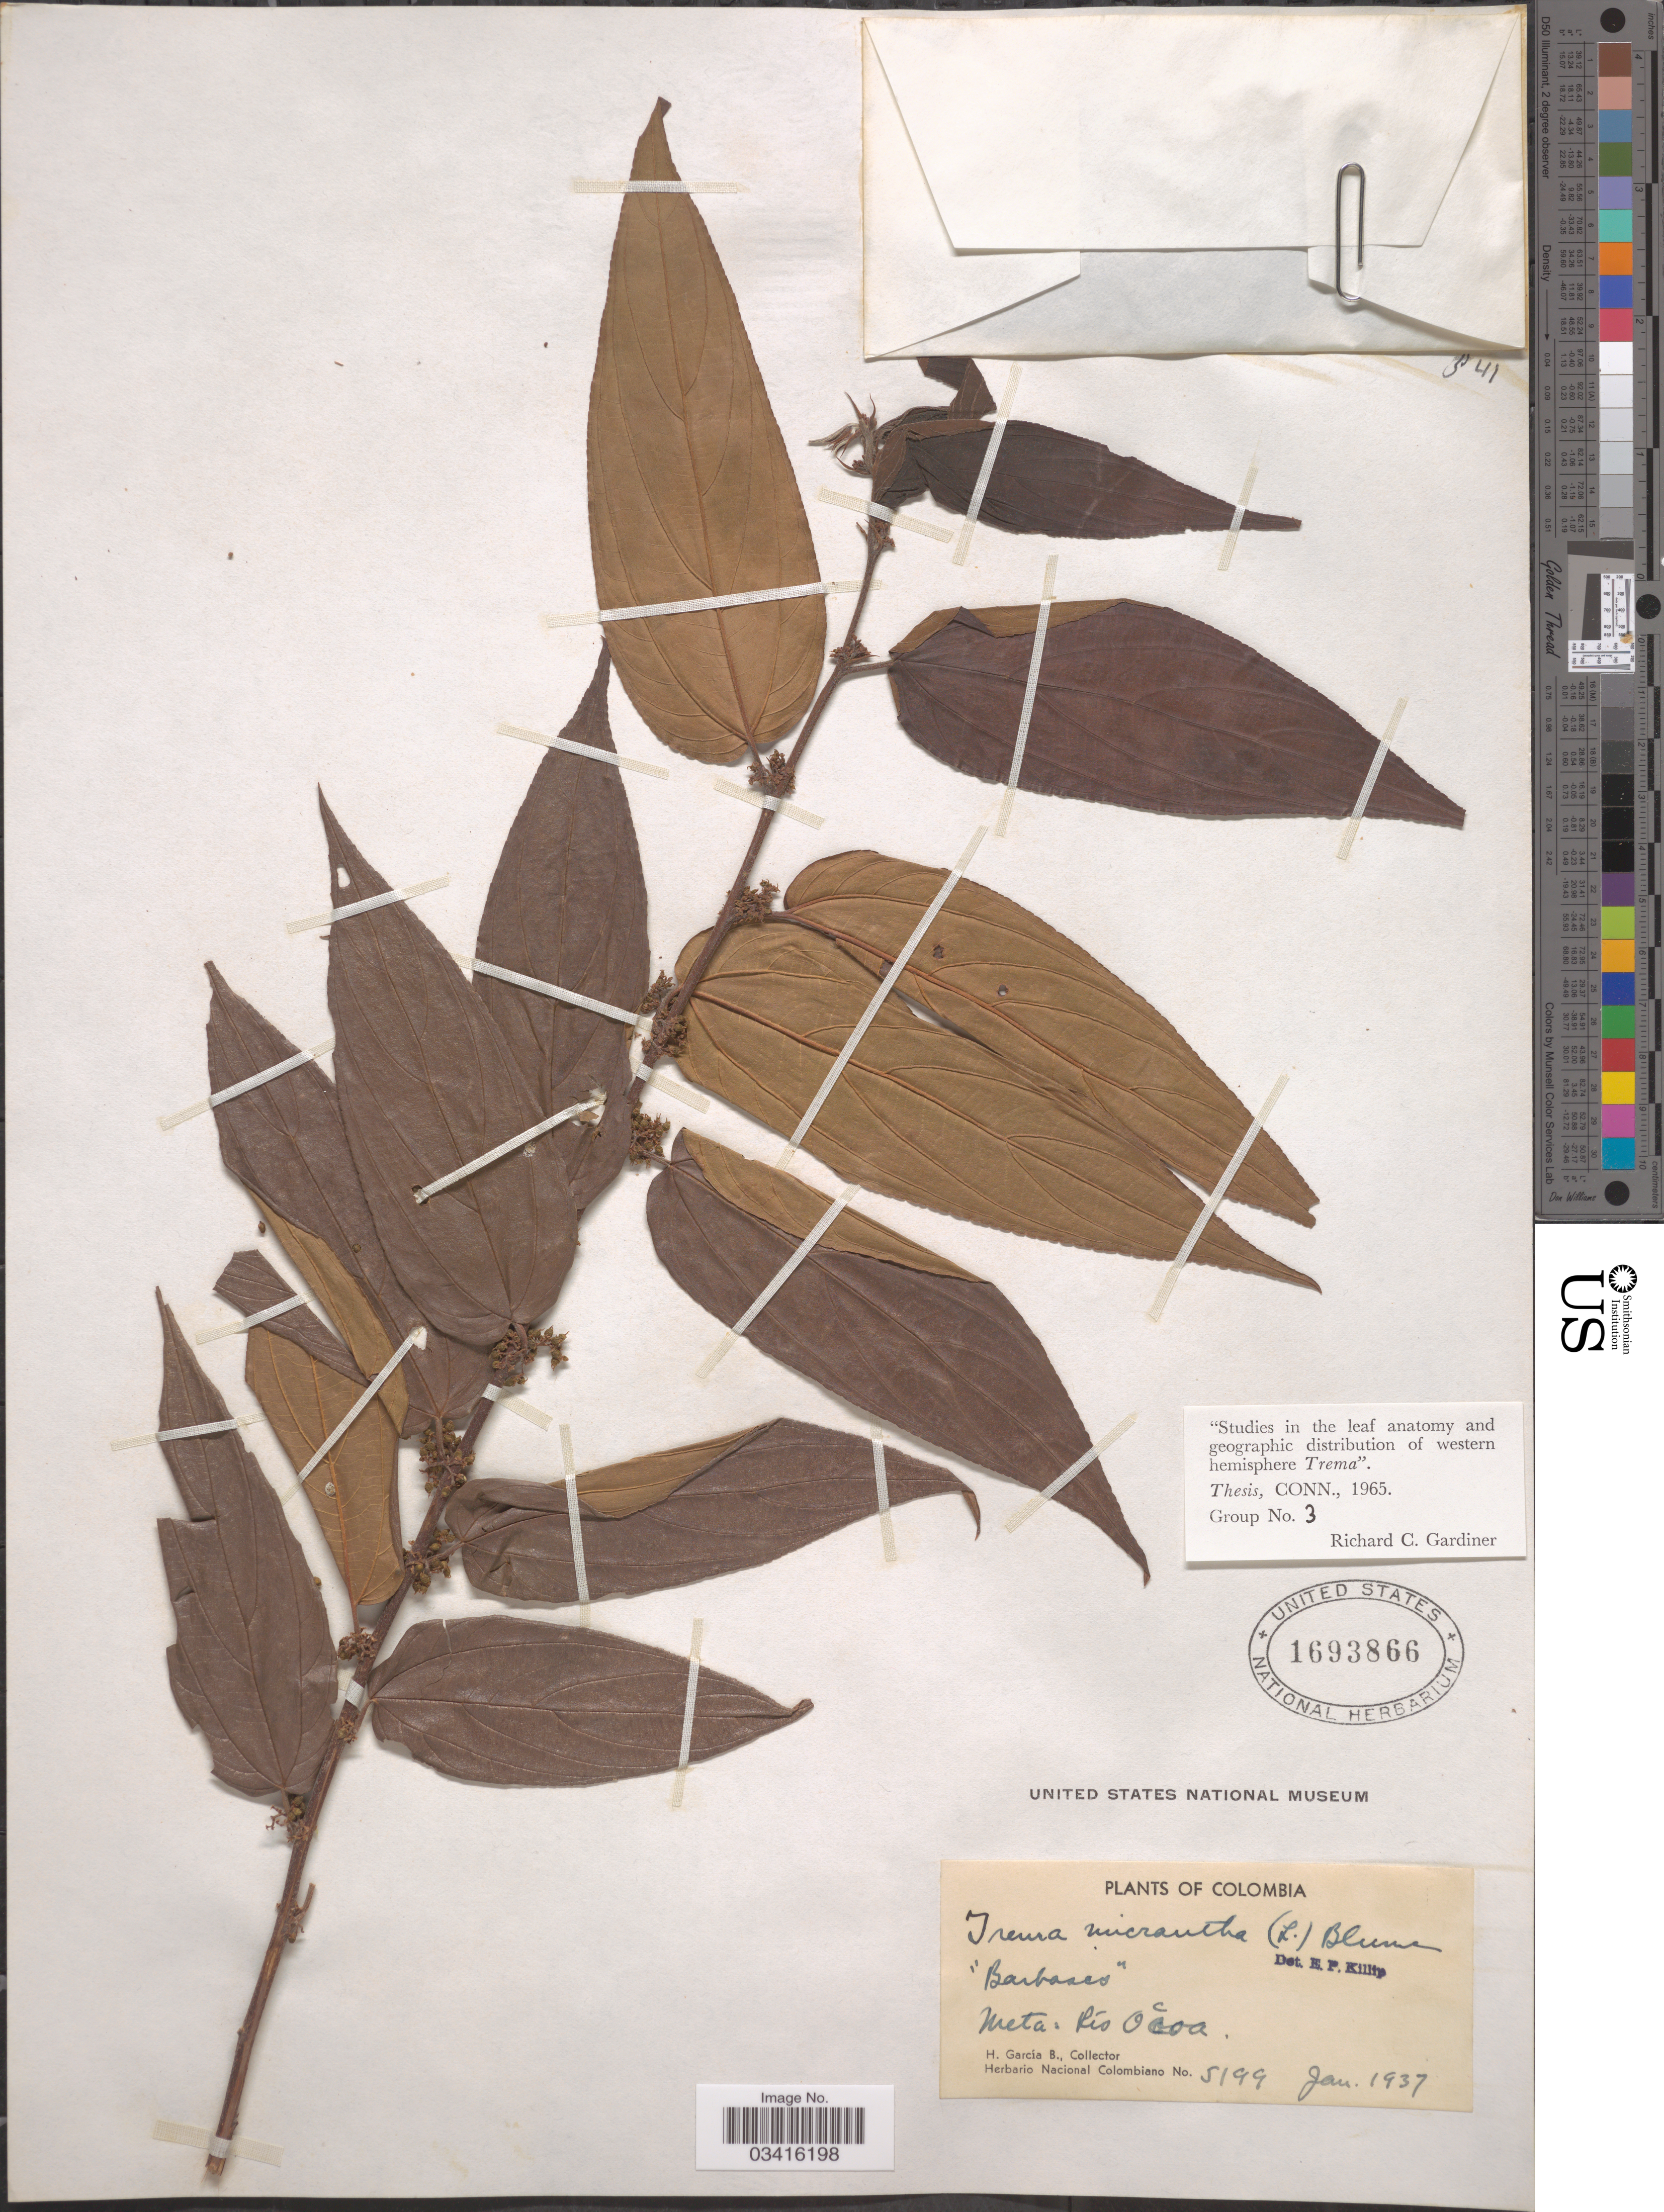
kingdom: Plantae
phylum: Tracheophyta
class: Magnoliopsida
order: Rosales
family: Cannabaceae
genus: Trema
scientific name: Trema micranthum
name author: (L.) Blume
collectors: H. García B.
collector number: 5199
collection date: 1937-01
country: Colombia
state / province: Meta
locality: Río Ocoa.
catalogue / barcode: US 1693866